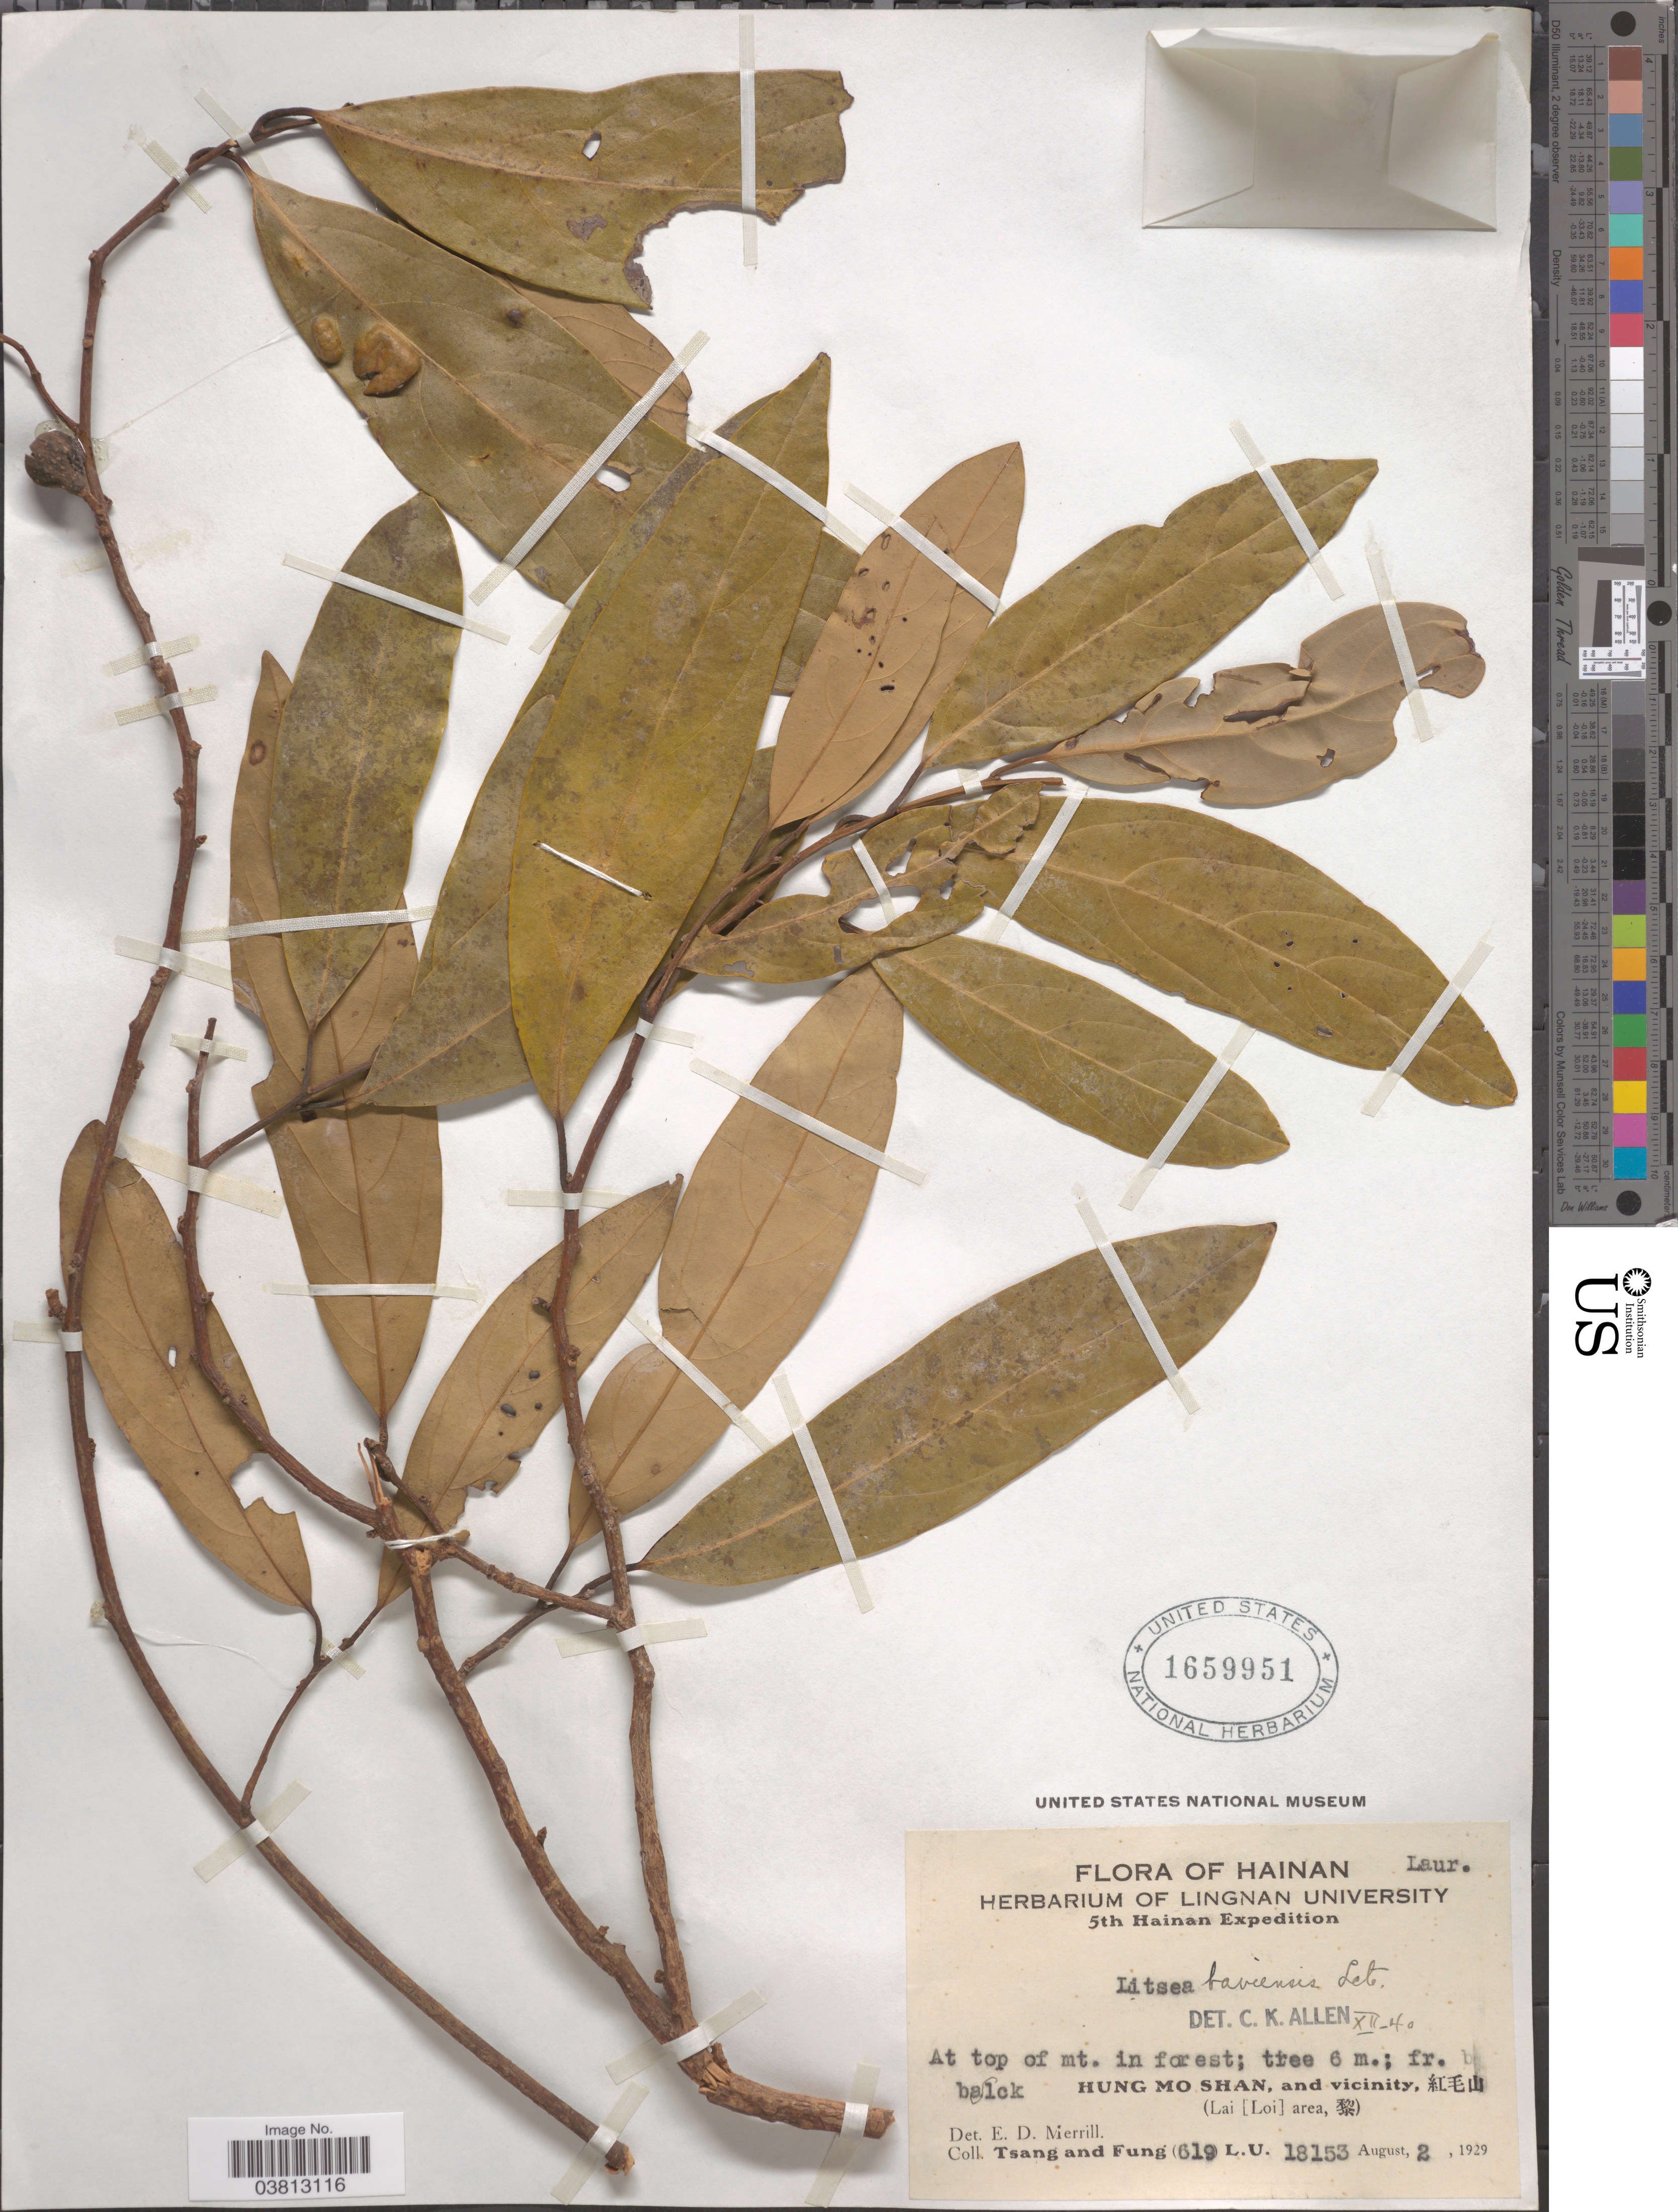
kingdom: Plantae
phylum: Tracheophyta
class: Magnoliopsida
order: Laurales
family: Lauraceae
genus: Litsea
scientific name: Litsea baviensis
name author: Lecomte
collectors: -. T'sang & Fung, --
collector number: (619)L.U.18153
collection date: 1929-08-02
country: China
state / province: Hainan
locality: Hung Mo Shan, and vicinity, A (Lai [Loi] area, X).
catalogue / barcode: US 1659951